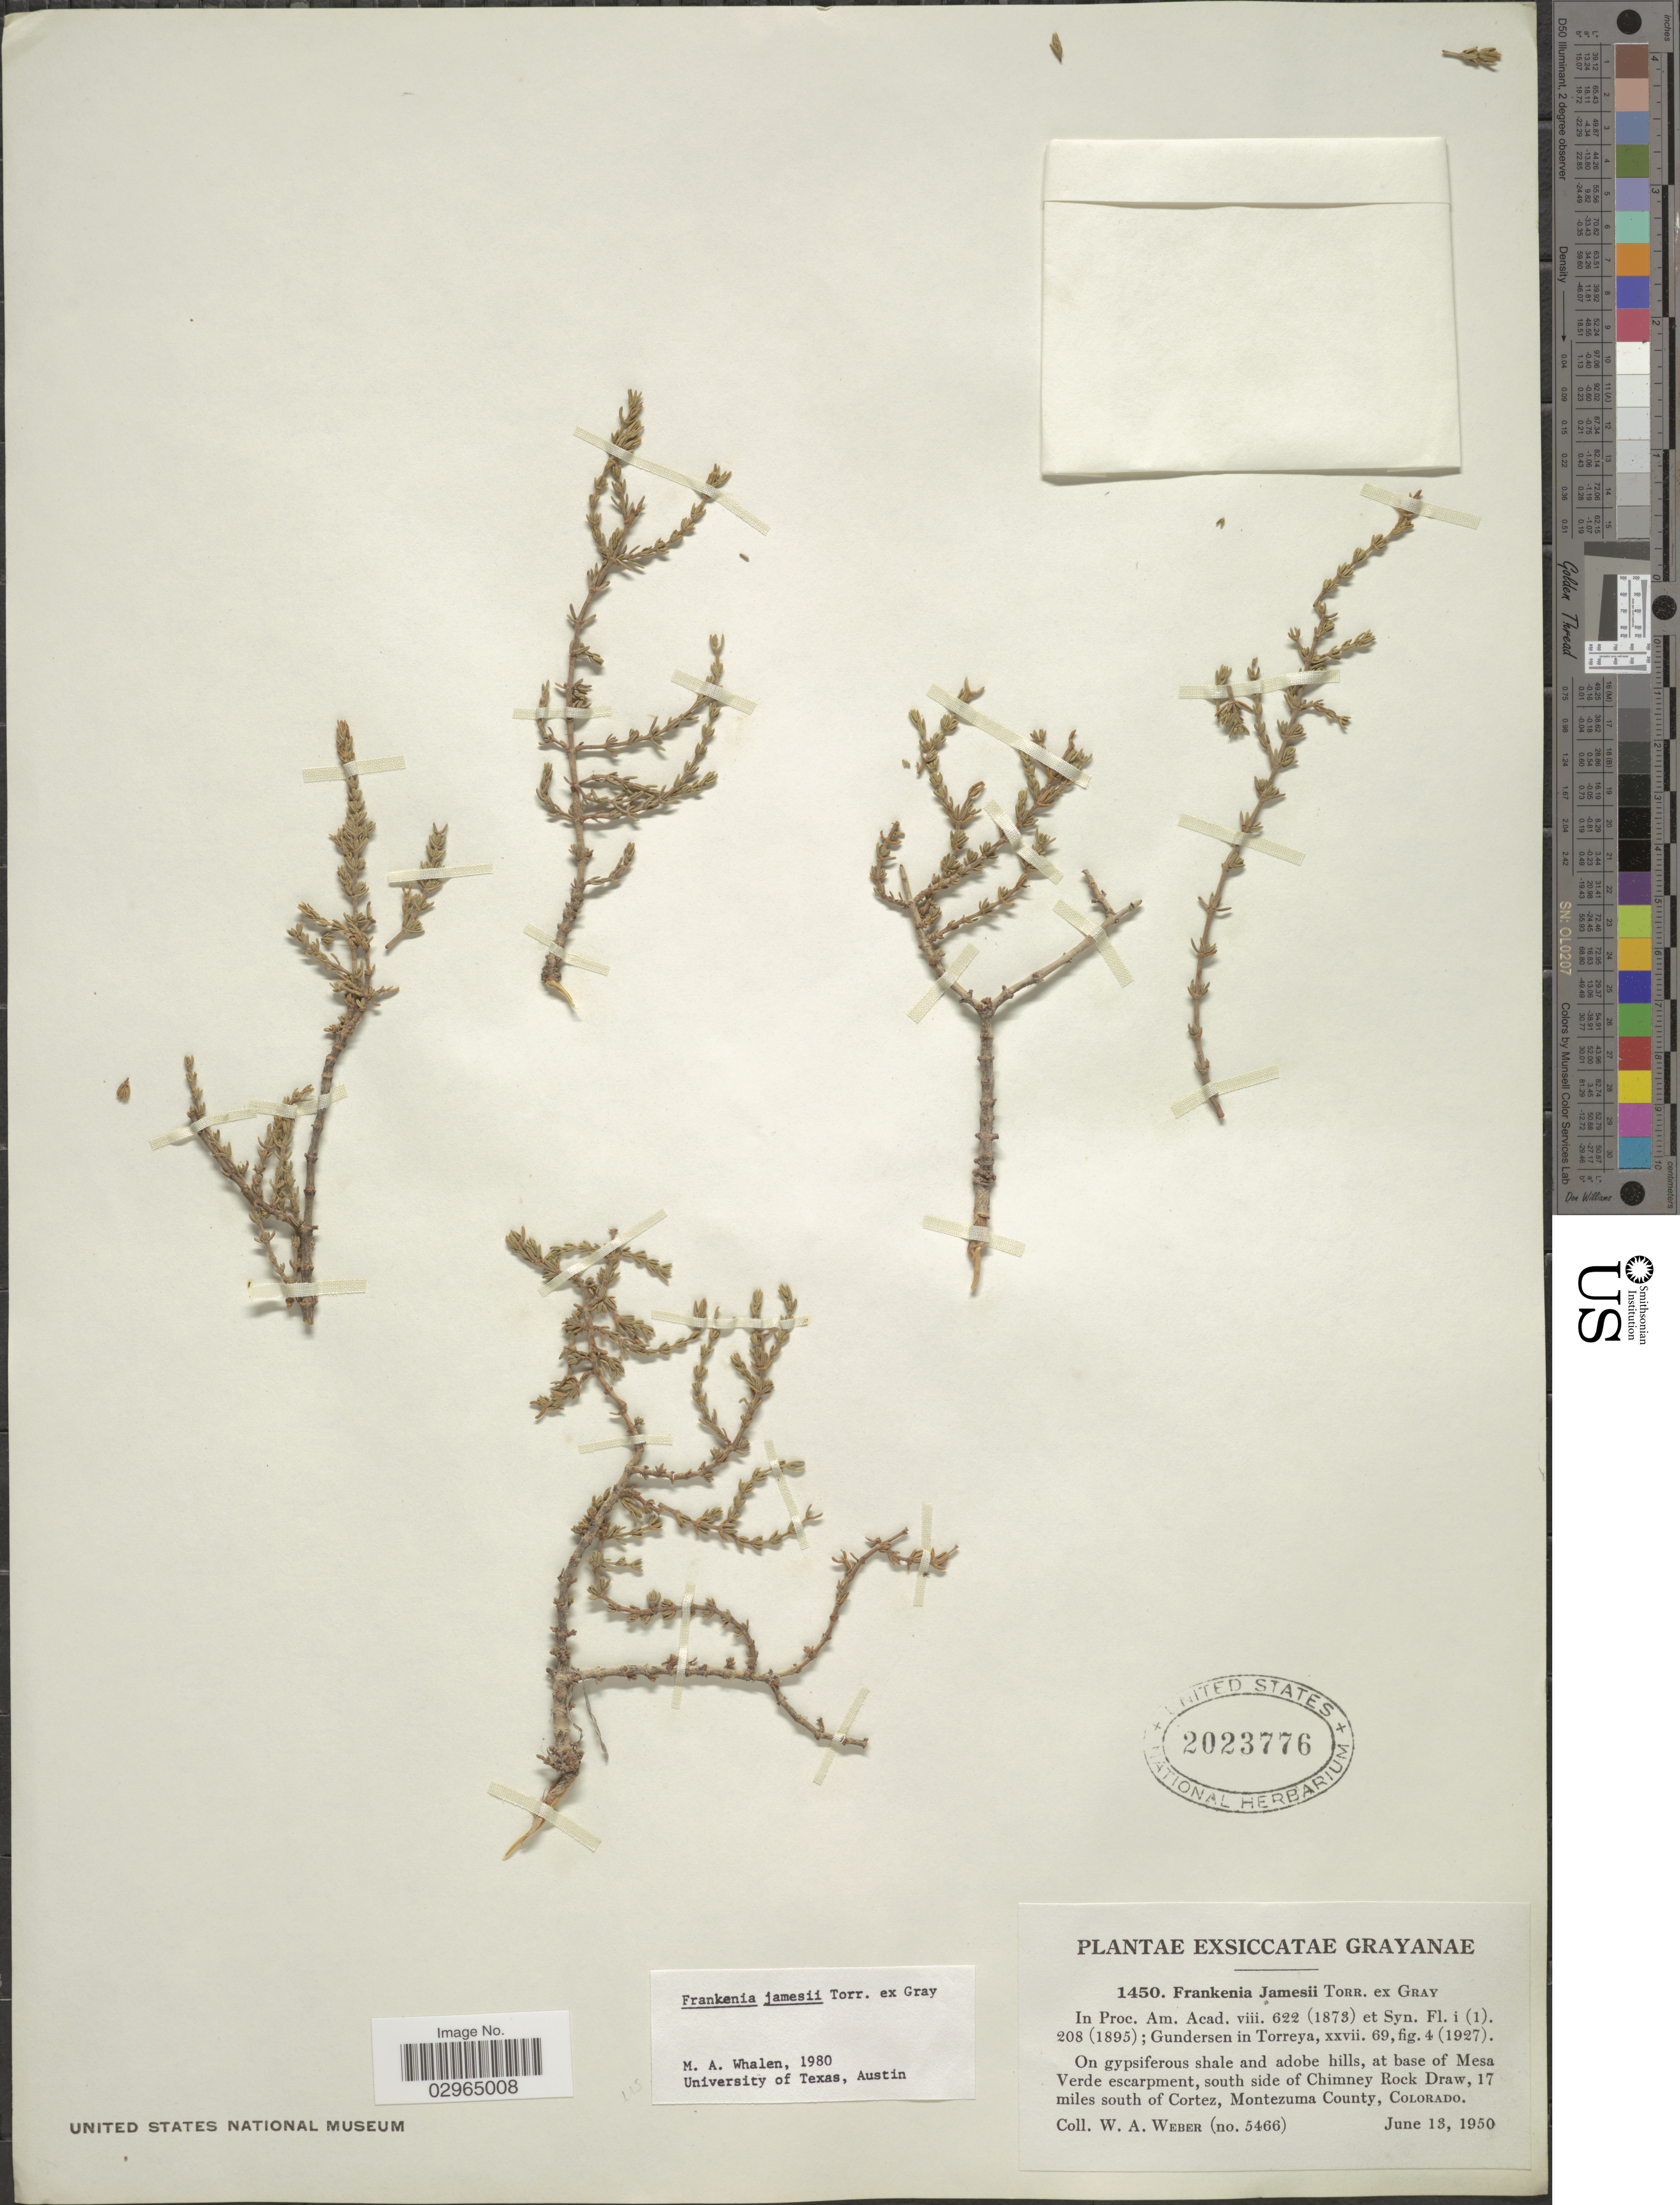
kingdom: Plantae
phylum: Tracheophyta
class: Magnoliopsida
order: Caryophyllales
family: Frankeniaceae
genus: Frankenia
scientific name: Frankenia jamesii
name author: Torr.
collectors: W. A. Weber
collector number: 5466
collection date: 1950-06-13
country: United States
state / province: Colorado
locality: On gypsiferous shale and adobe hills, at base of Mesa Verde escarpment, south side of Chimney Rock Draw, 17 miles south of Cortez, Montezuma County.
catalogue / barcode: US 2023776